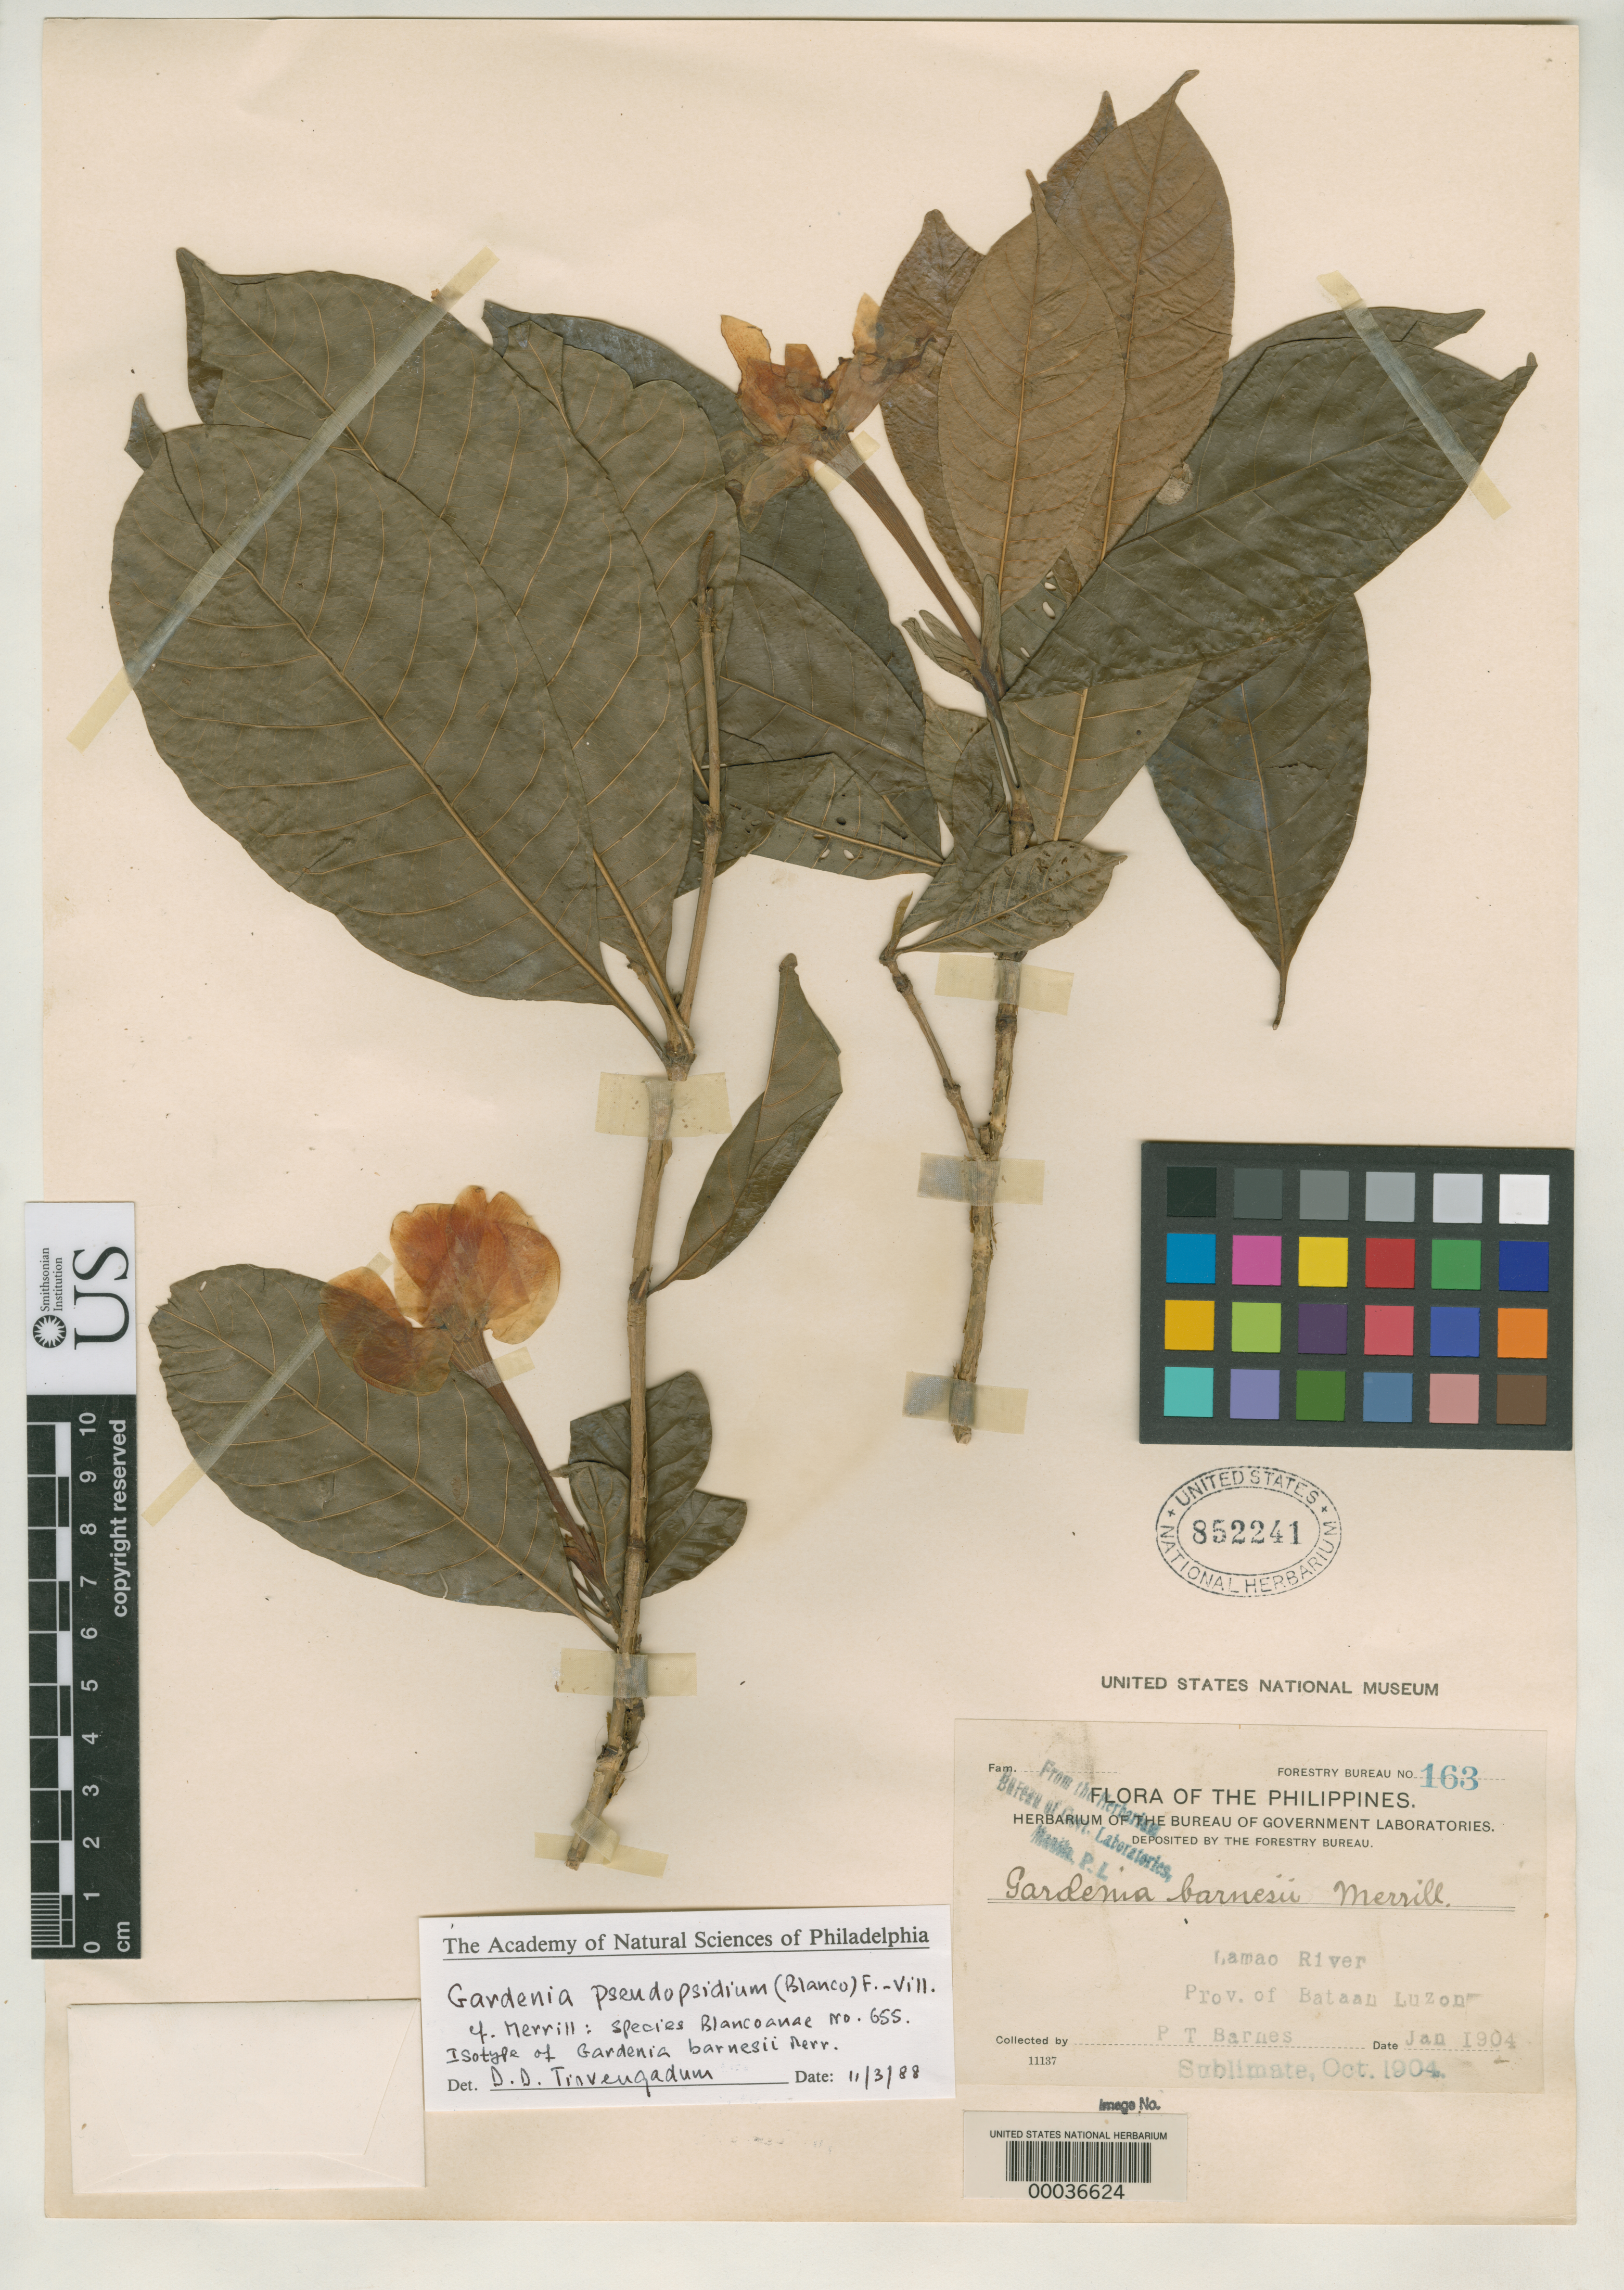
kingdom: Plantae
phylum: Tracheophyta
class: Magnoliopsida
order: Gentianales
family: Rubiaceae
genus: Gardenia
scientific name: Gardenia barnesii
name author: Merr.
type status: Isotype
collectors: P. Barnes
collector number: For. Bur. 163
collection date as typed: Jan 1904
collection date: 1904-01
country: Philippines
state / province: Central Luzon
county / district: Bataan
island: Luzon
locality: Lamao River.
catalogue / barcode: US 852241